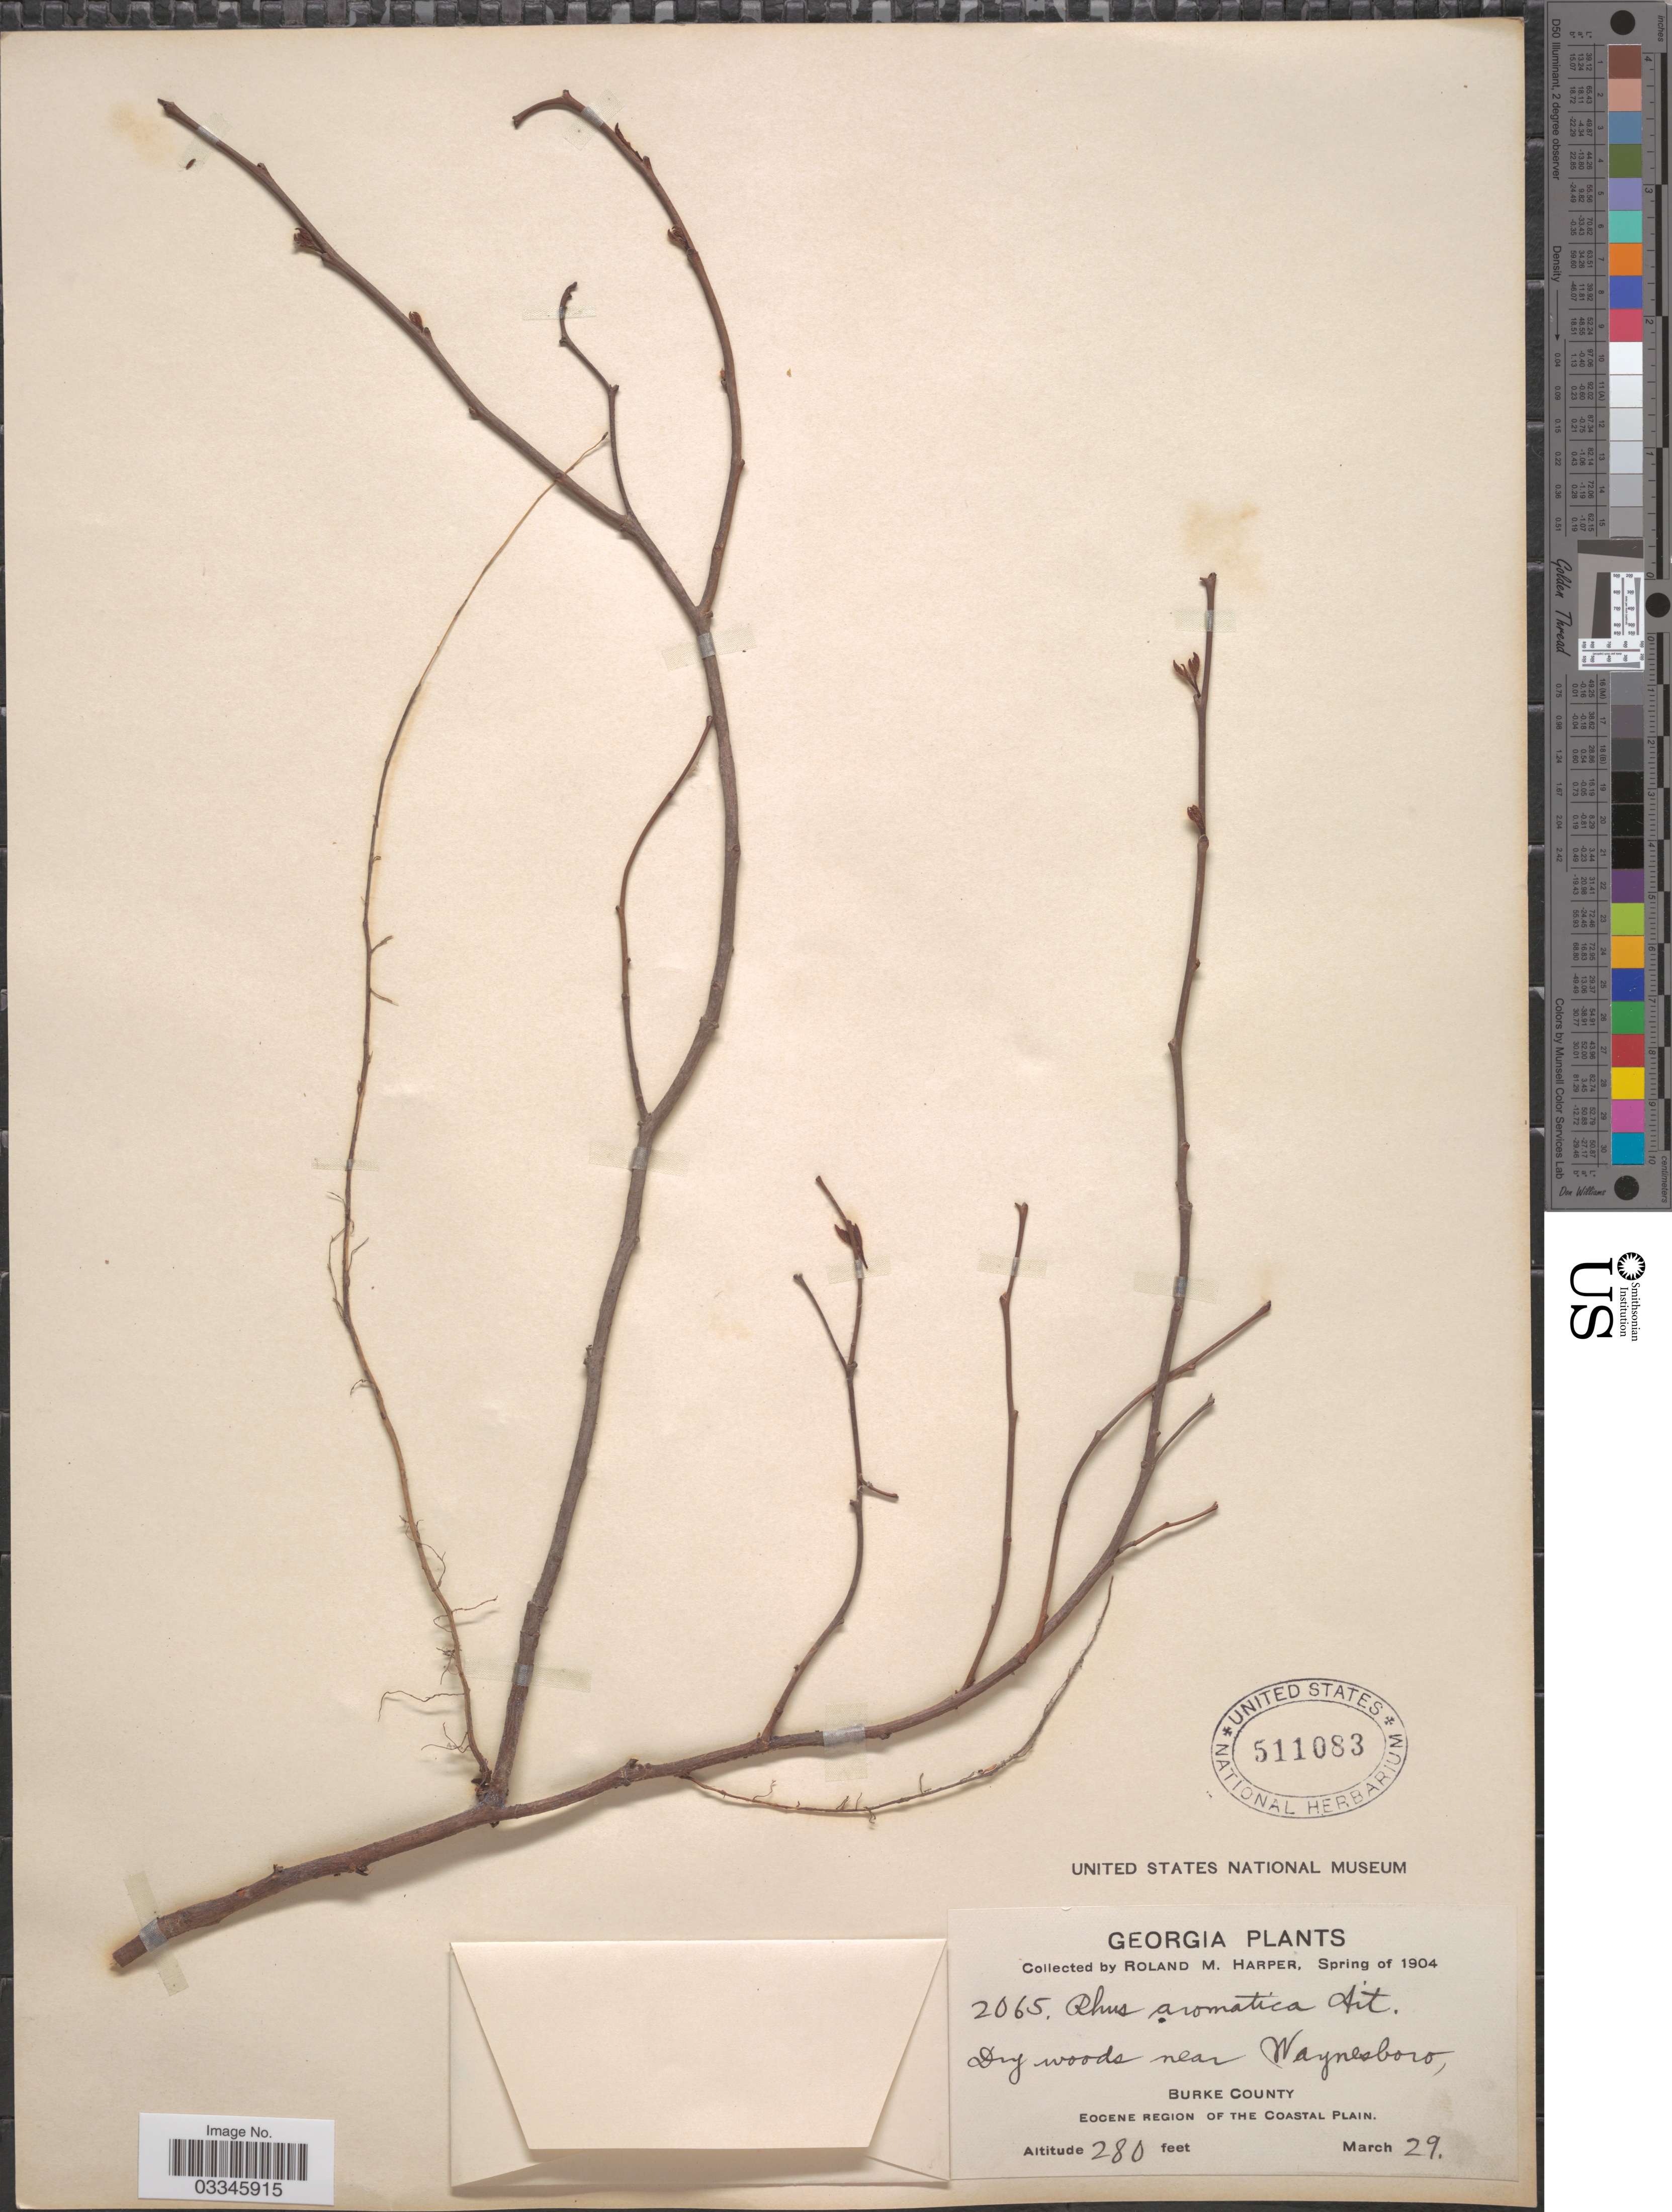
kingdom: Plantae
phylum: Tracheophyta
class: Magnoliopsida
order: Sapindales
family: Anacardiaceae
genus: Rhus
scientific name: Rhus crenata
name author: Thunb.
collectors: R. M. Harper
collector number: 2065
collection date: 1904-03-29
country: United States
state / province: Georgia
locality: Near Waynesboro, Burke County. Eocene Region of the Coastal Plain.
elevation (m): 85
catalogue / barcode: US 511083